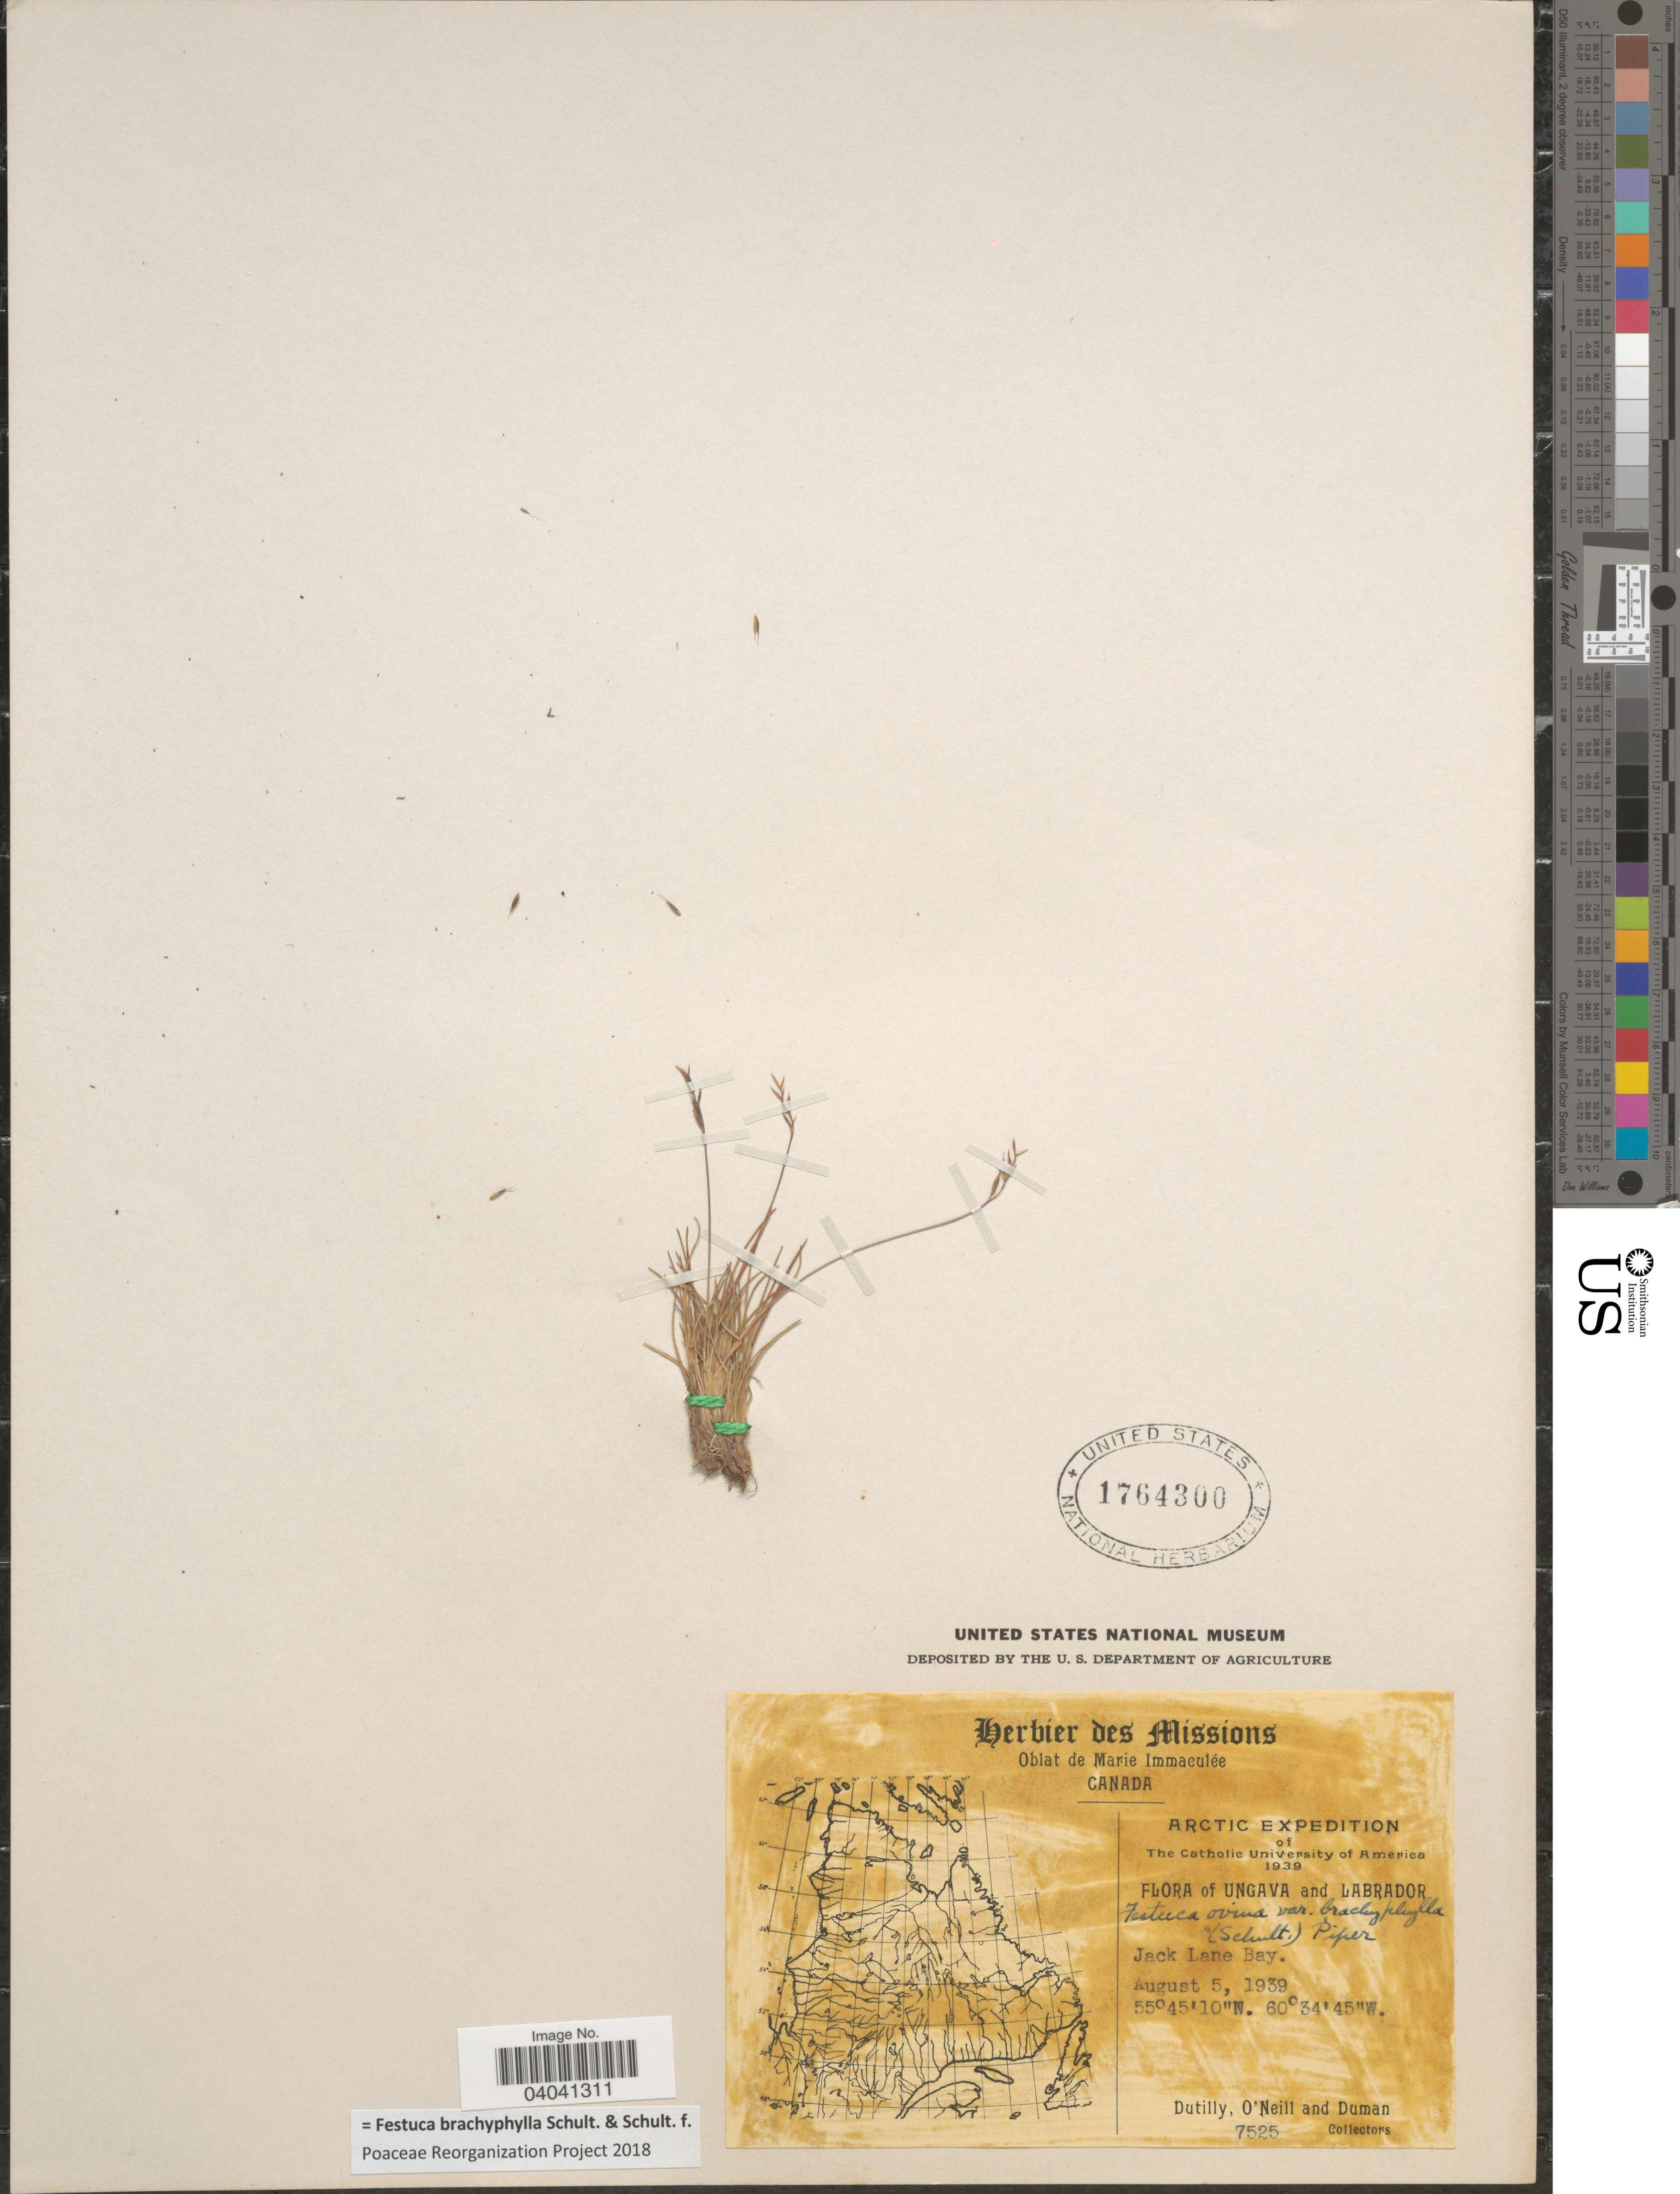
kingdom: Plantae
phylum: Tracheophyta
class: Liliopsida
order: Poales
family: Poaceae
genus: Festuca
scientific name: Festuca brachyphylla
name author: Schult. & Schult. f.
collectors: -. Dutilly, -. O'Neill & -. Duman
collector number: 7525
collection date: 1939-08-05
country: Canada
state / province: Newfoundland and Labrador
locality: Ungava and Labrador. Jack Lene Bay.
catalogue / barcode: US 1764300